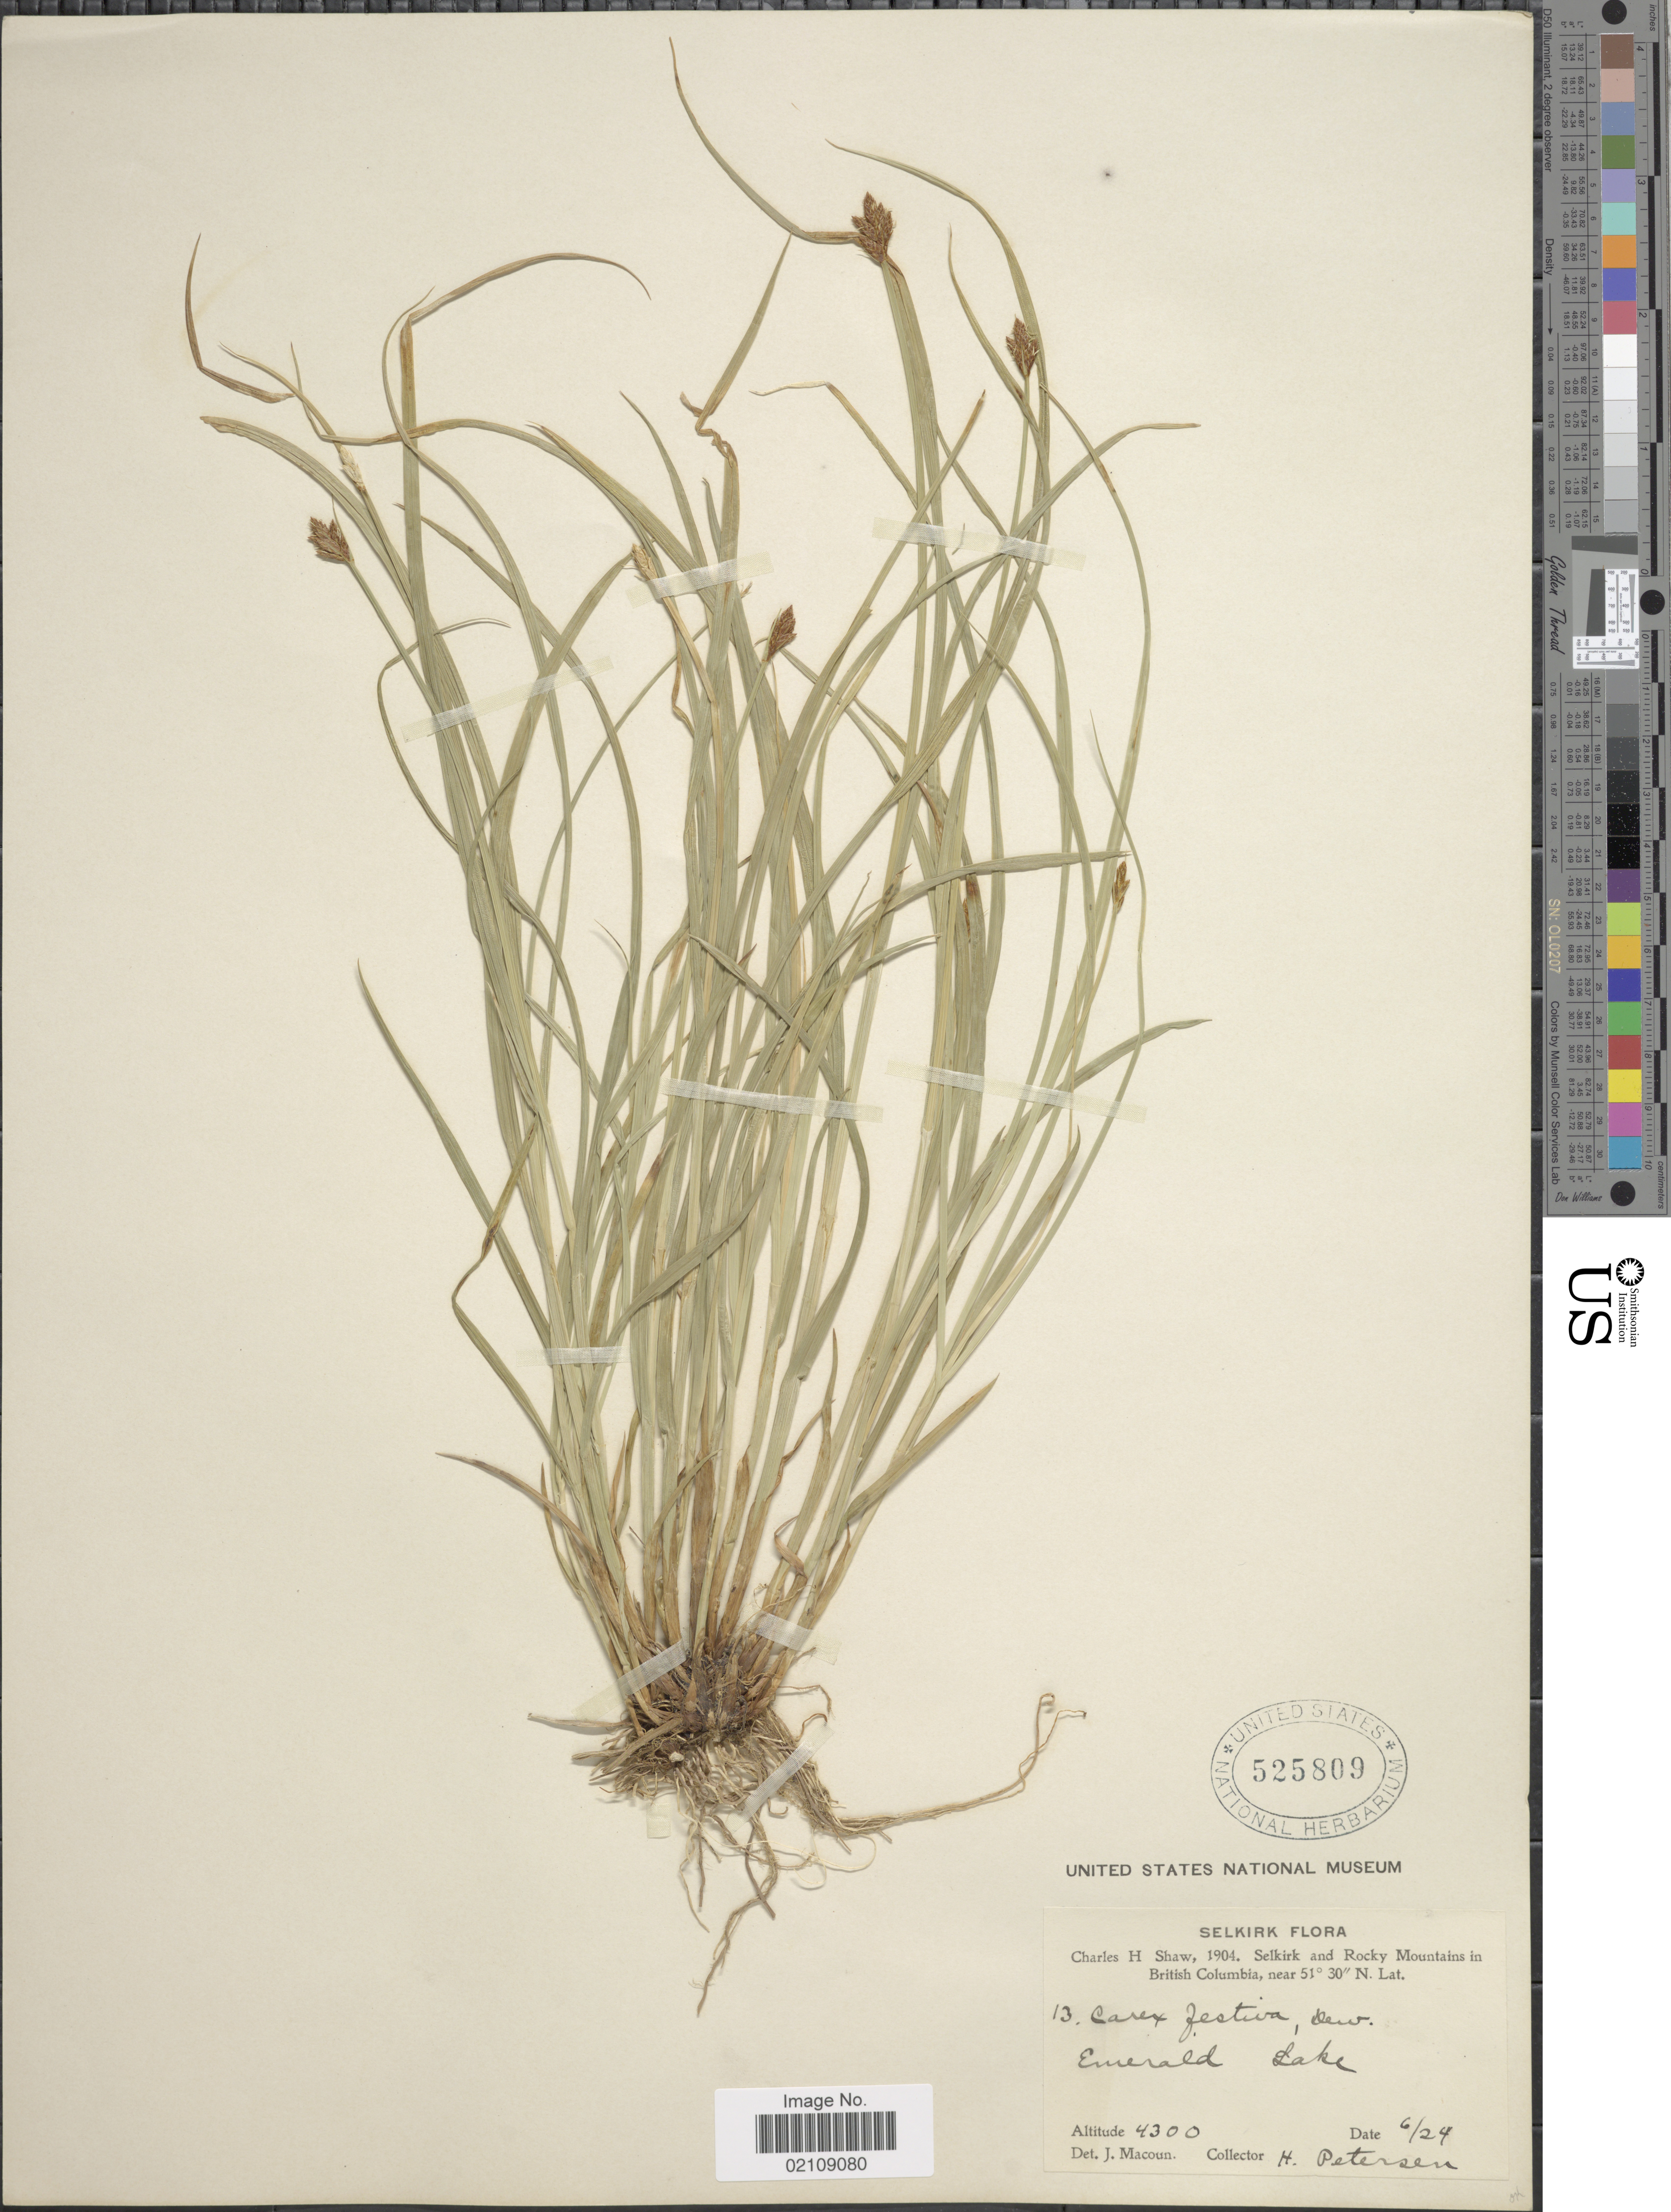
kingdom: Plantae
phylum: Tracheophyta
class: Liliopsida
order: Poales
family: Cyperaceae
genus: Carex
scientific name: Carex sp.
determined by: Strong, Mark T., (BOT), Smithsonian Institution - National Museum of Natural History (UNITED STATES)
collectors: H. Petersen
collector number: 13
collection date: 1904-06-24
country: Canada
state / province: British Columbia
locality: Selkirk and Rocky Mountains in British Columbia. Emerald Lake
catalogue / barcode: US 525809